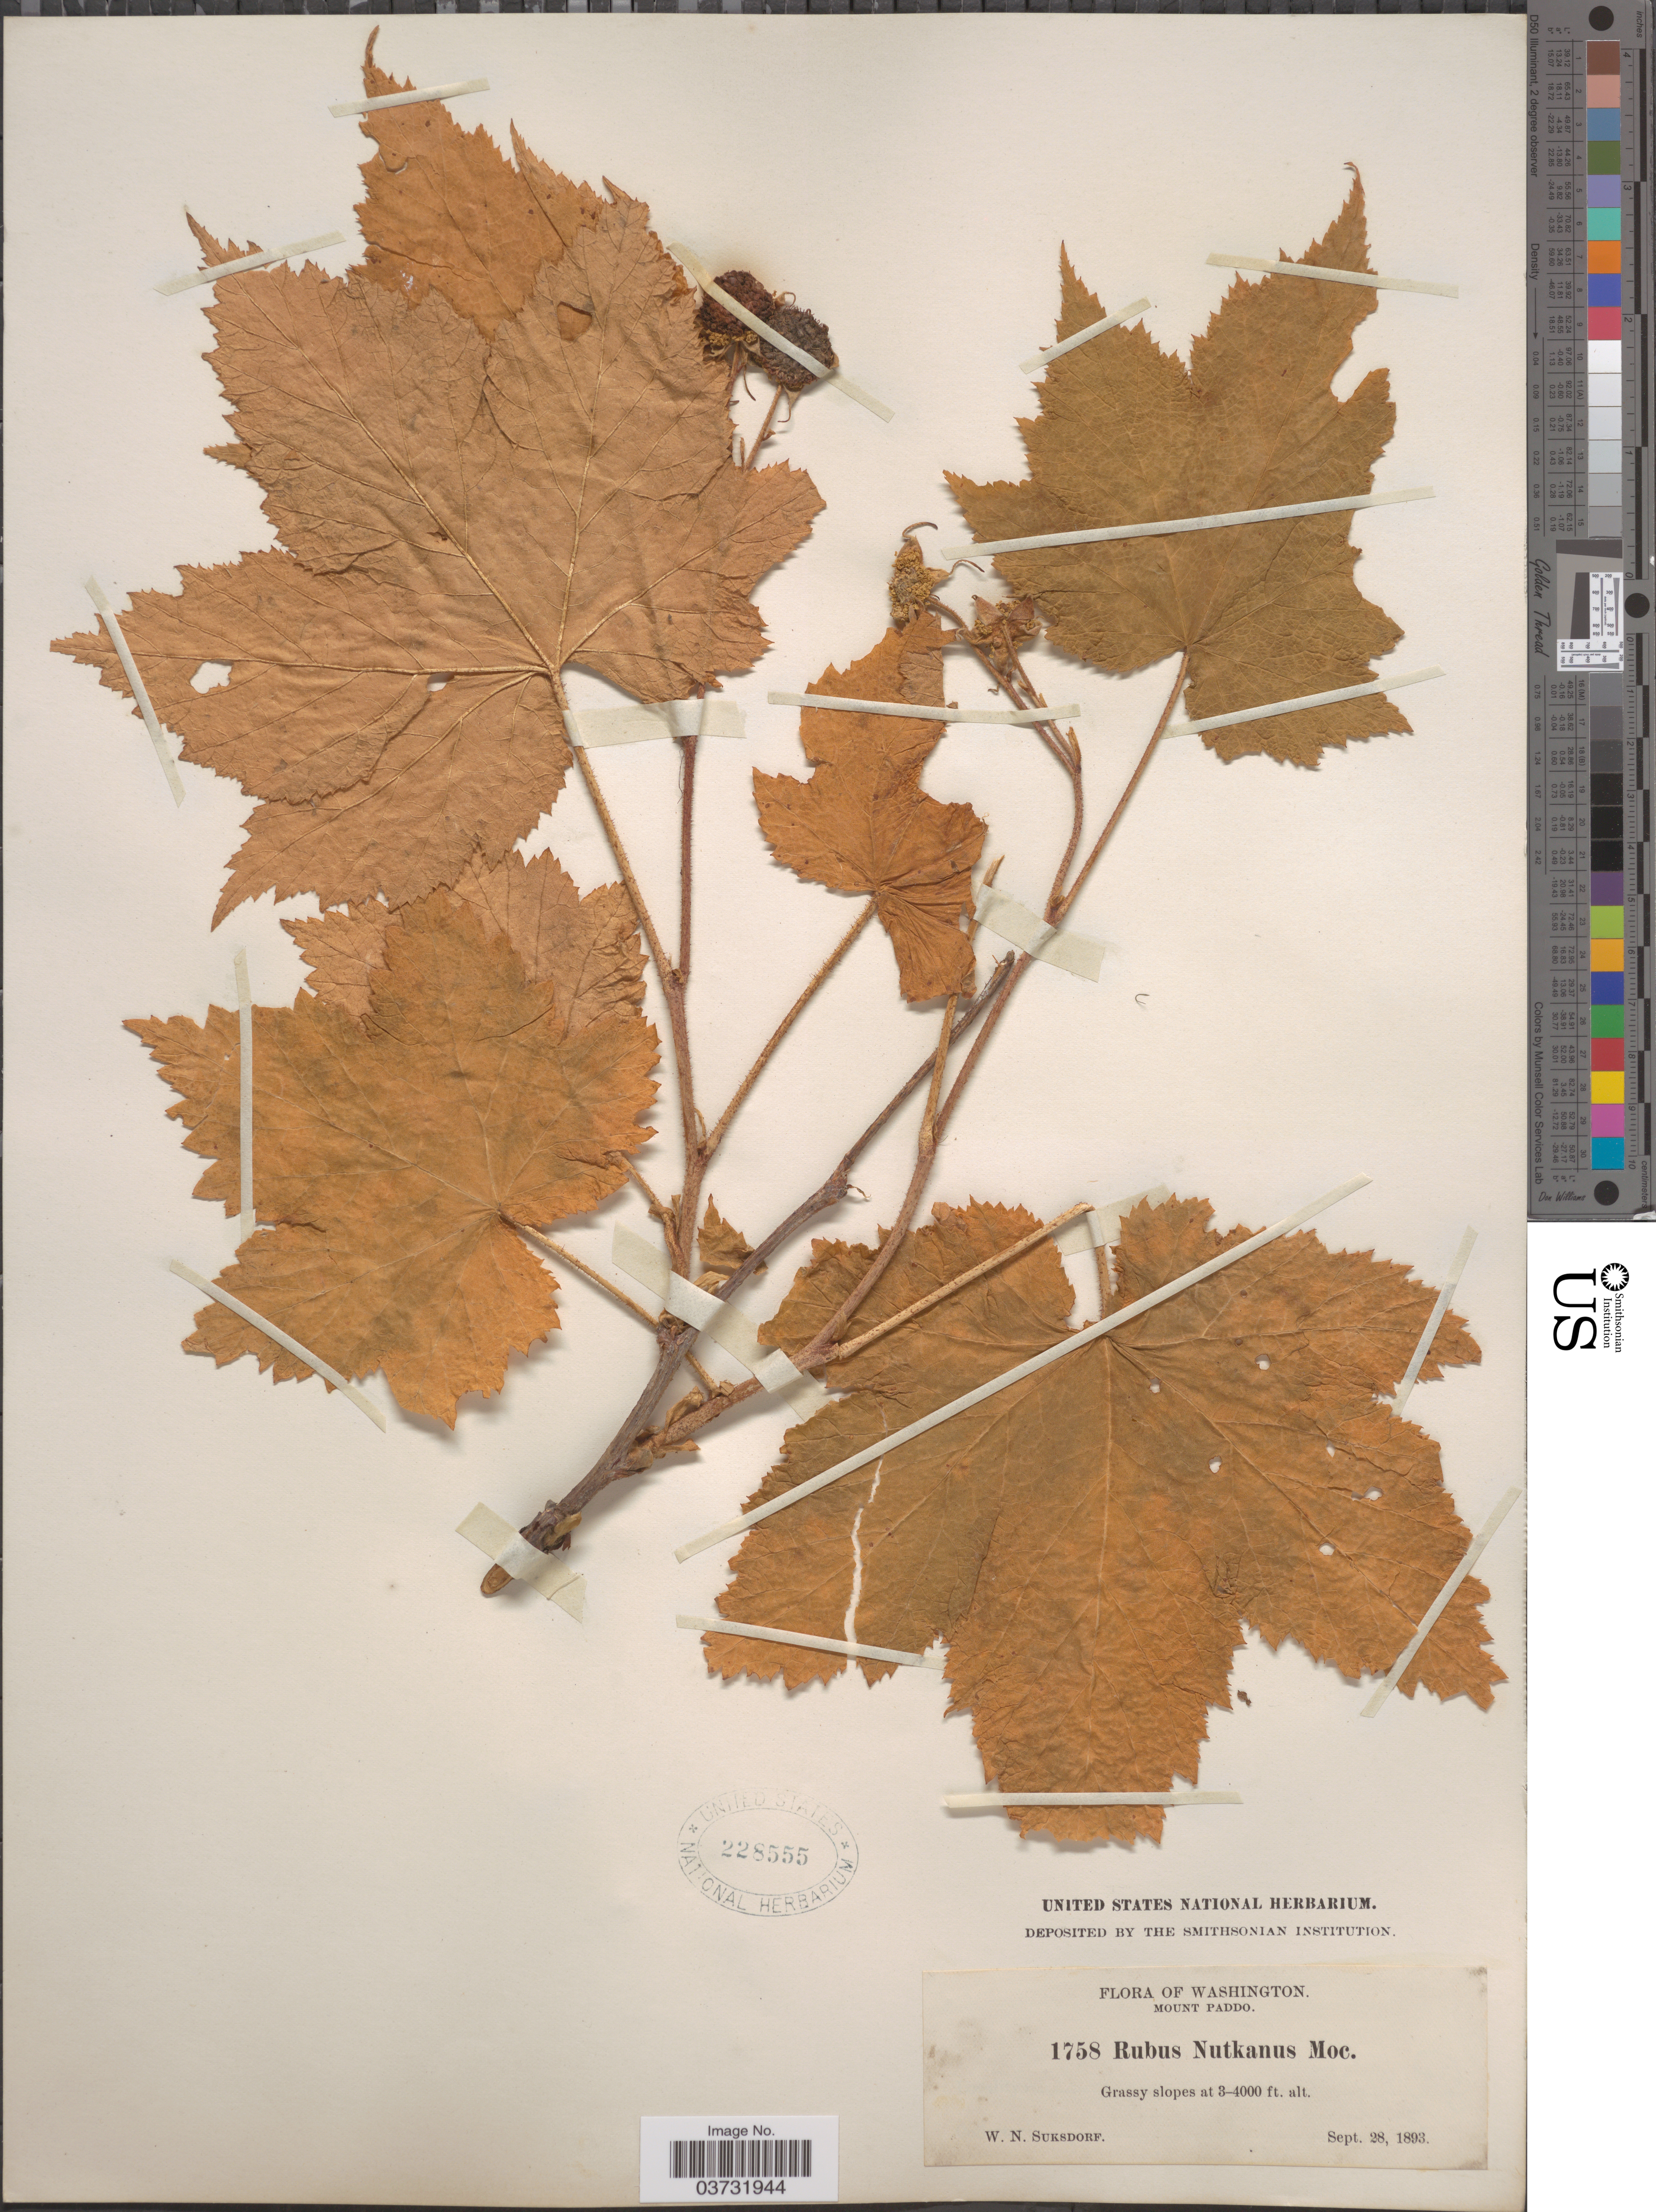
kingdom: Plantae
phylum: Tracheophyta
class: Magnoliopsida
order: Rosales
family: Rosaceae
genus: Rubus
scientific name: Rubus parviflorus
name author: Nutt.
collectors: W. N. Suksdorf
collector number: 1758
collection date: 1893-09-28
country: United States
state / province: Washington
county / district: Skamania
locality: Mount Paddo. Grassy slopes.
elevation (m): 914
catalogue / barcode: US 228555